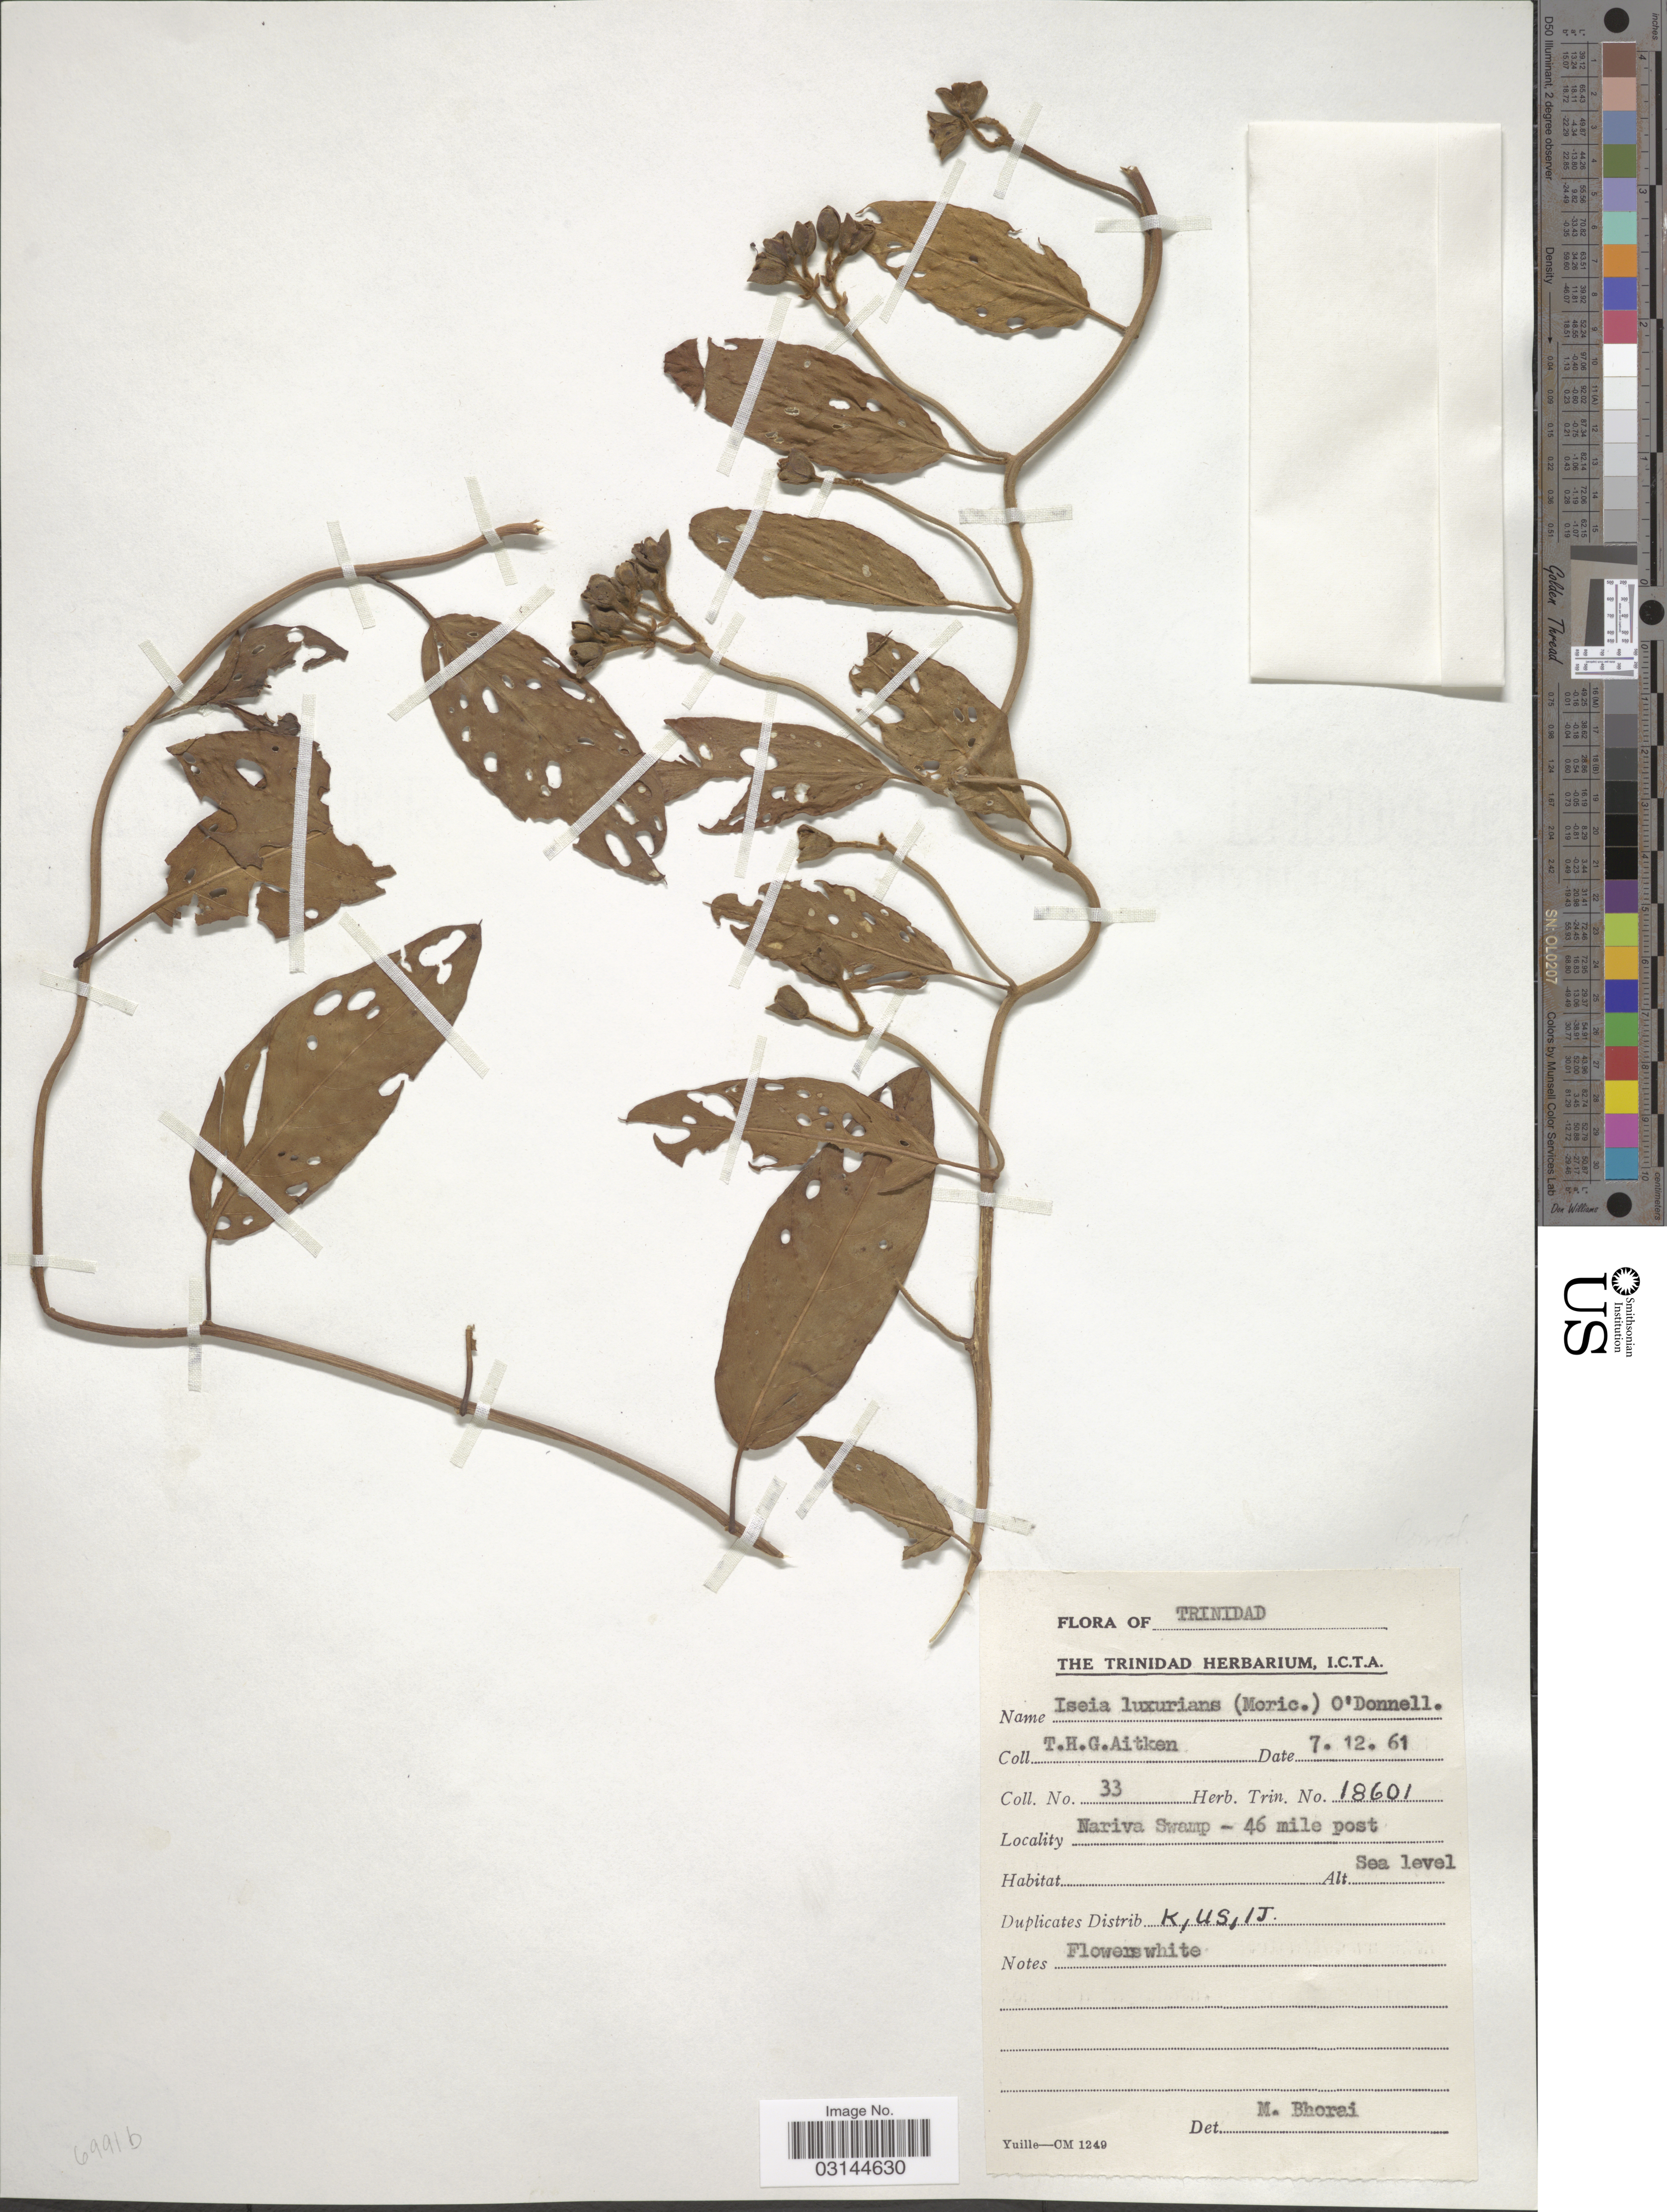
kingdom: Plantae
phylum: Tracheophyta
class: Magnoliopsida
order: Solanales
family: Convolvulaceae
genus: Aniseia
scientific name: Aniseia luxurians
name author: (Moric.) Athiê-Souza & Buril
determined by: Strong, Mark T., (BOT), Smithsonian Institution - National Museum of Natural History (UNITED STATES)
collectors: T. Aitken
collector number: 33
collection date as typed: Transcribed d/m/y: 7/12/61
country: Trinidad and Tobago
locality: Trinidad. Nariva Swamp - 46 mile post.